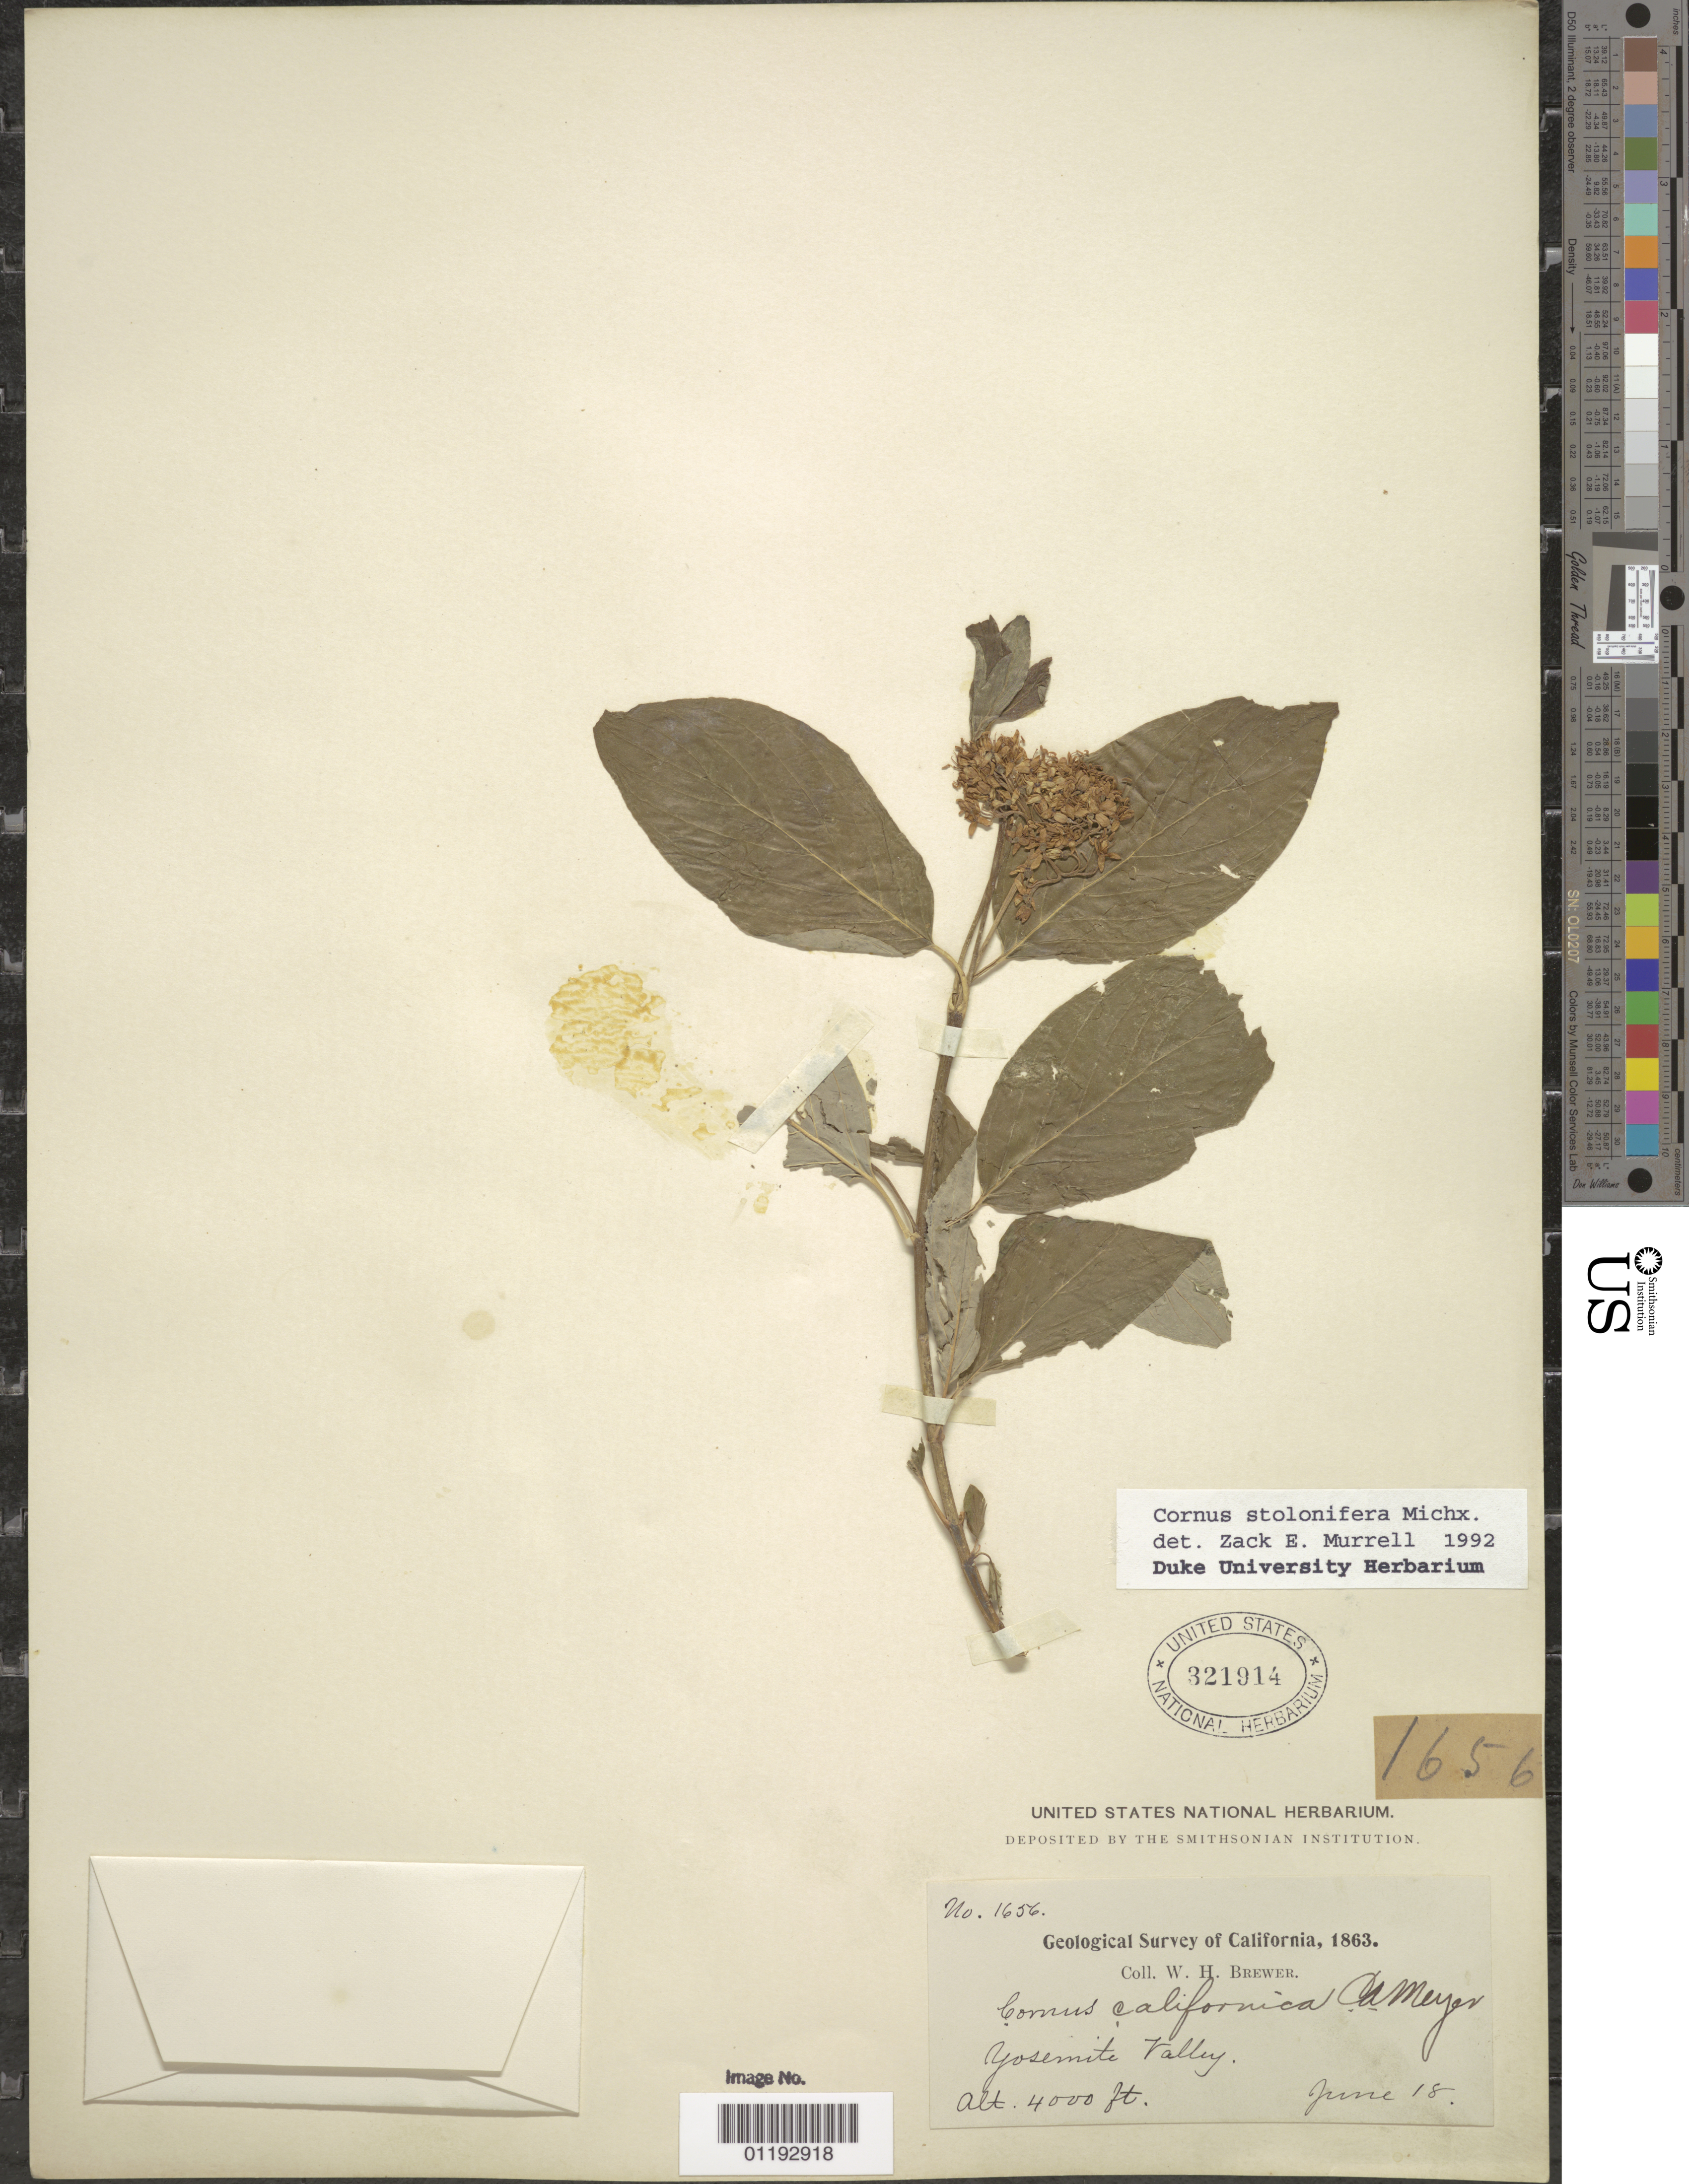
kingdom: Plantae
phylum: Tracheophyta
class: Magnoliopsida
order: Cornales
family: Cornaceae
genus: Cornus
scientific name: Cornus stolonifera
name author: Michx.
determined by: Murrell, Z. E.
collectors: W. H. Brewer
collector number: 1656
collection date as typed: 18 Jun 1863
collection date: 1863-06-18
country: United States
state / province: California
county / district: Mariposa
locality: Yosemite Valley.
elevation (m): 1219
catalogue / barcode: US 321914